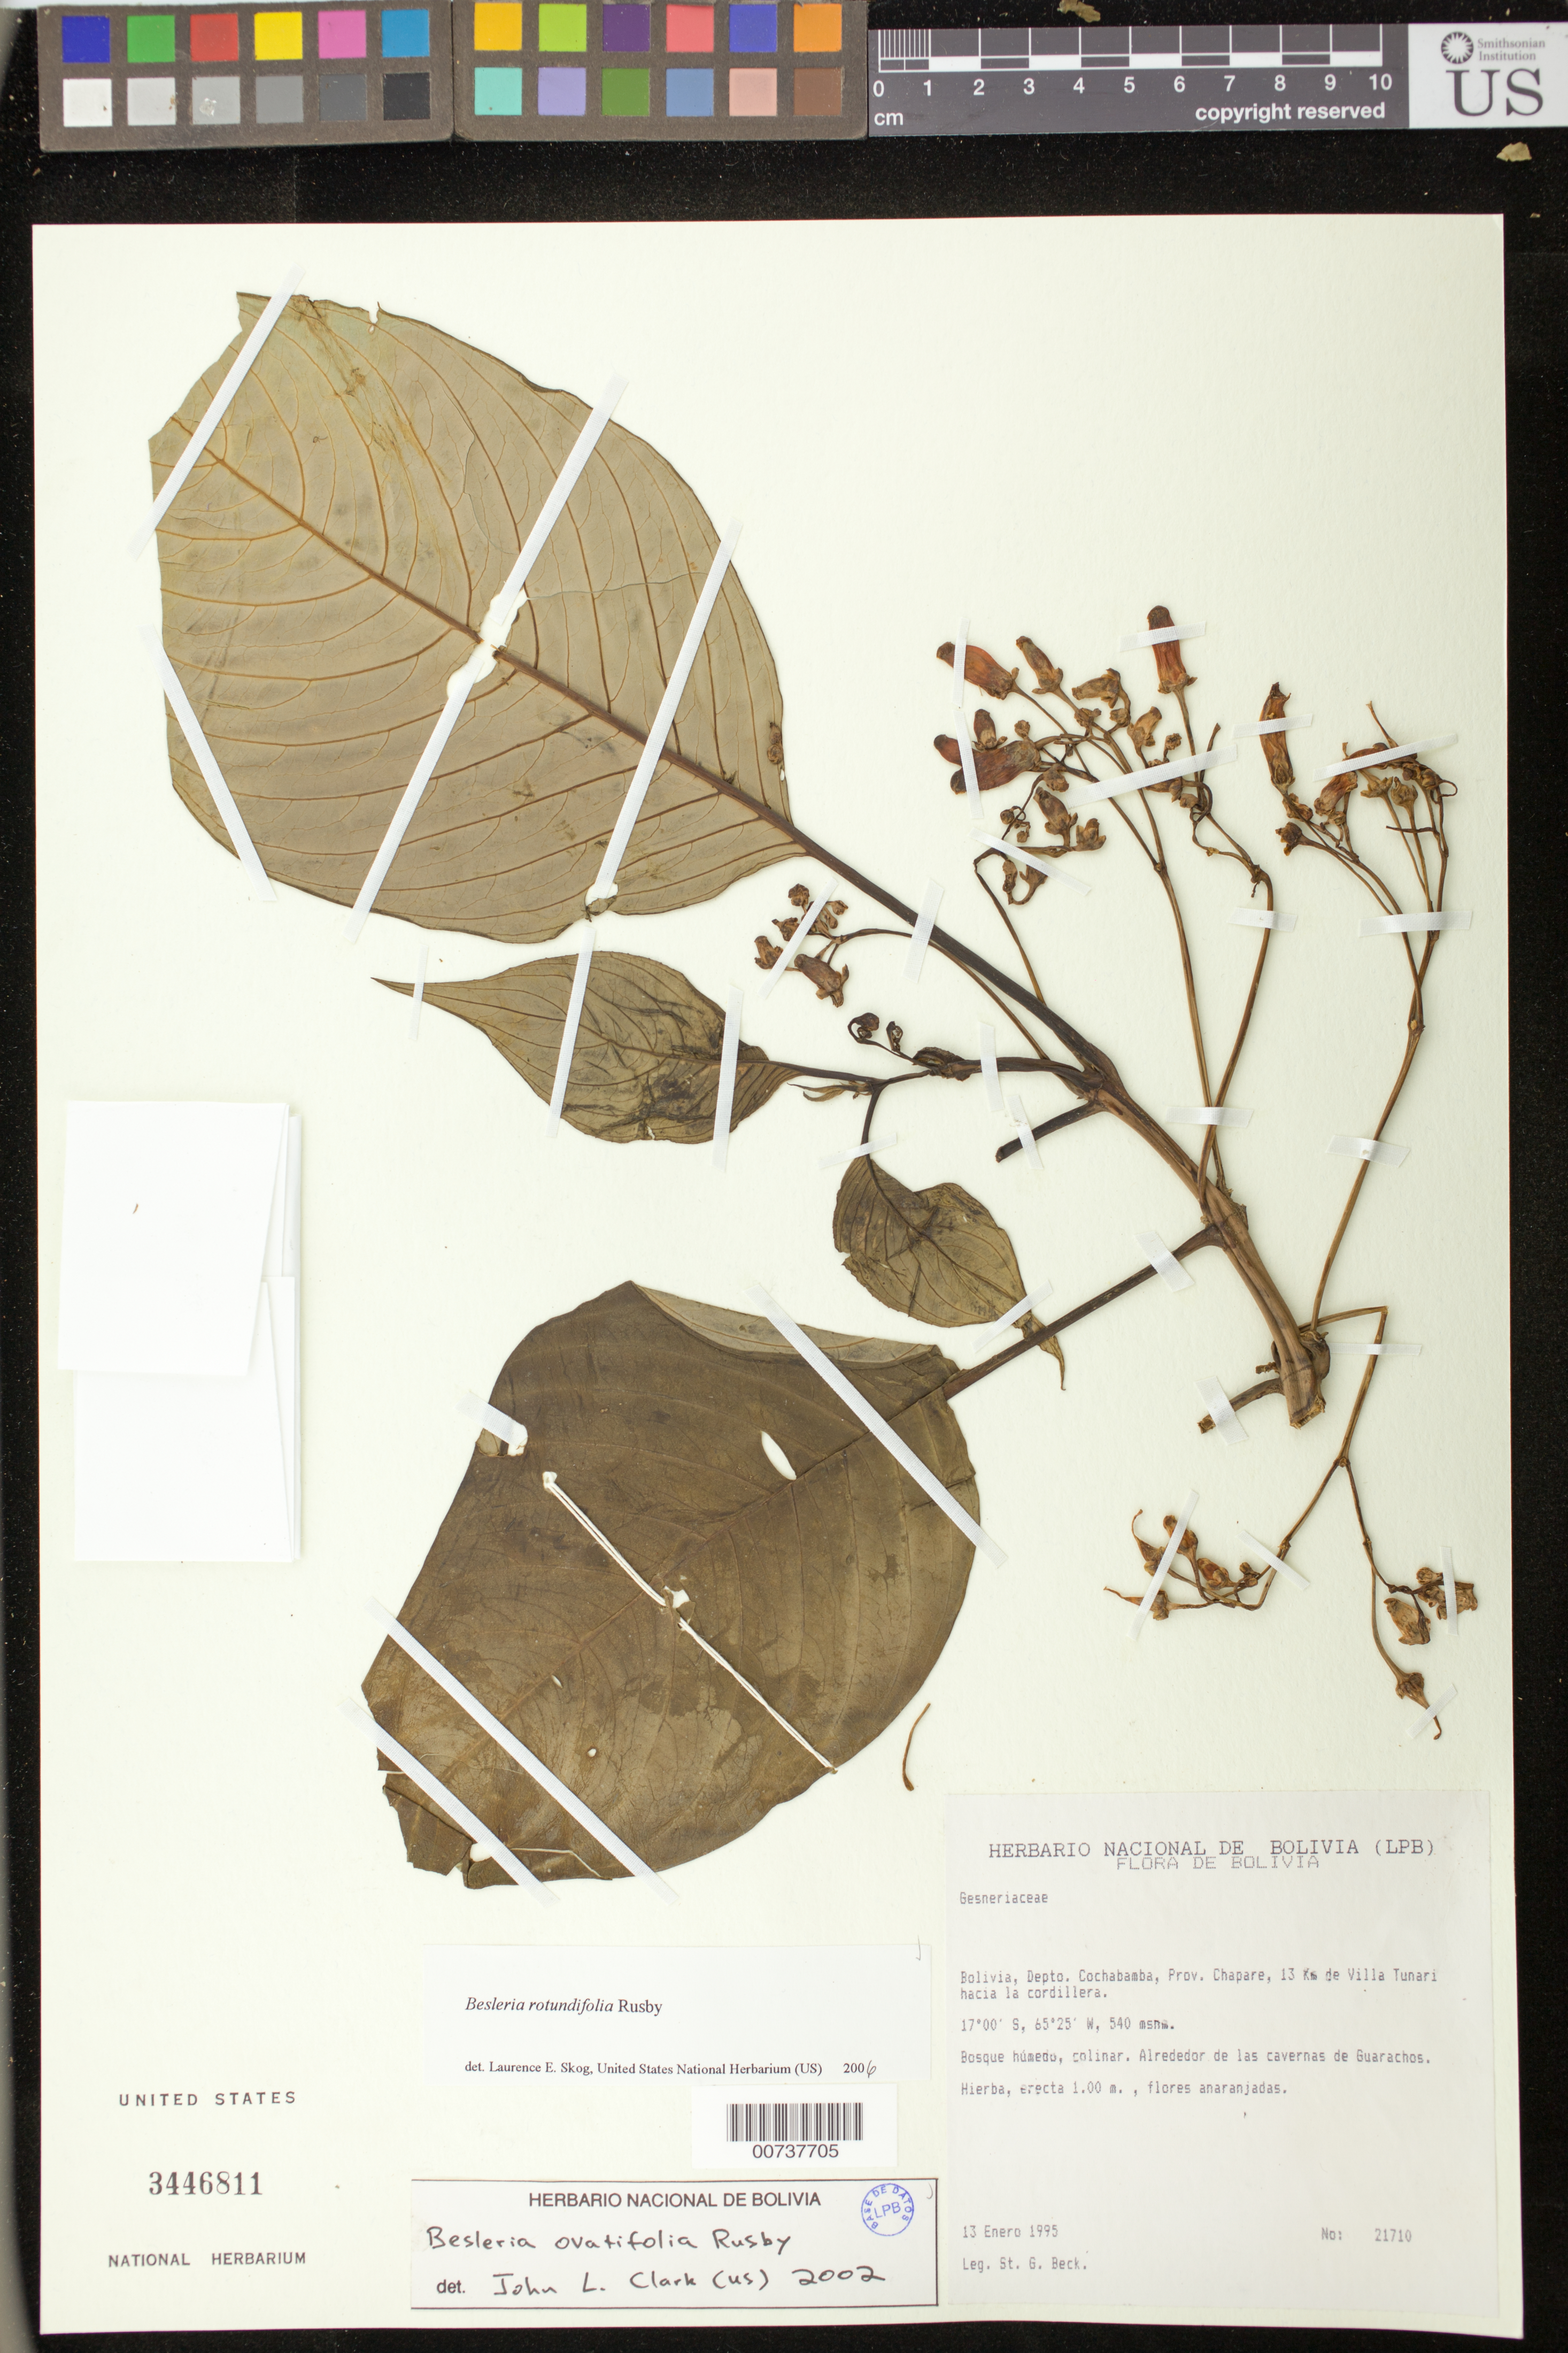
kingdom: Plantae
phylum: Tracheophyta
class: Magnoliopsida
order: Lamiales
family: Gesneriaceae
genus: Besleria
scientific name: Besleria rotundifolia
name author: Rusby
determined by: Skog, Laurence E.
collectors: S. G. Beck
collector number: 21710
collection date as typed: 13 Jan 1995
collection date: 1995-01-13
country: Bolivia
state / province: Cochabamba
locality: Prov. Chapare, 13 km de Villa Tunari hacia la cordillera, alrededor de las cavernas de Guarachos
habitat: Bosque húmedo, colinar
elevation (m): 540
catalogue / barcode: US 3446811